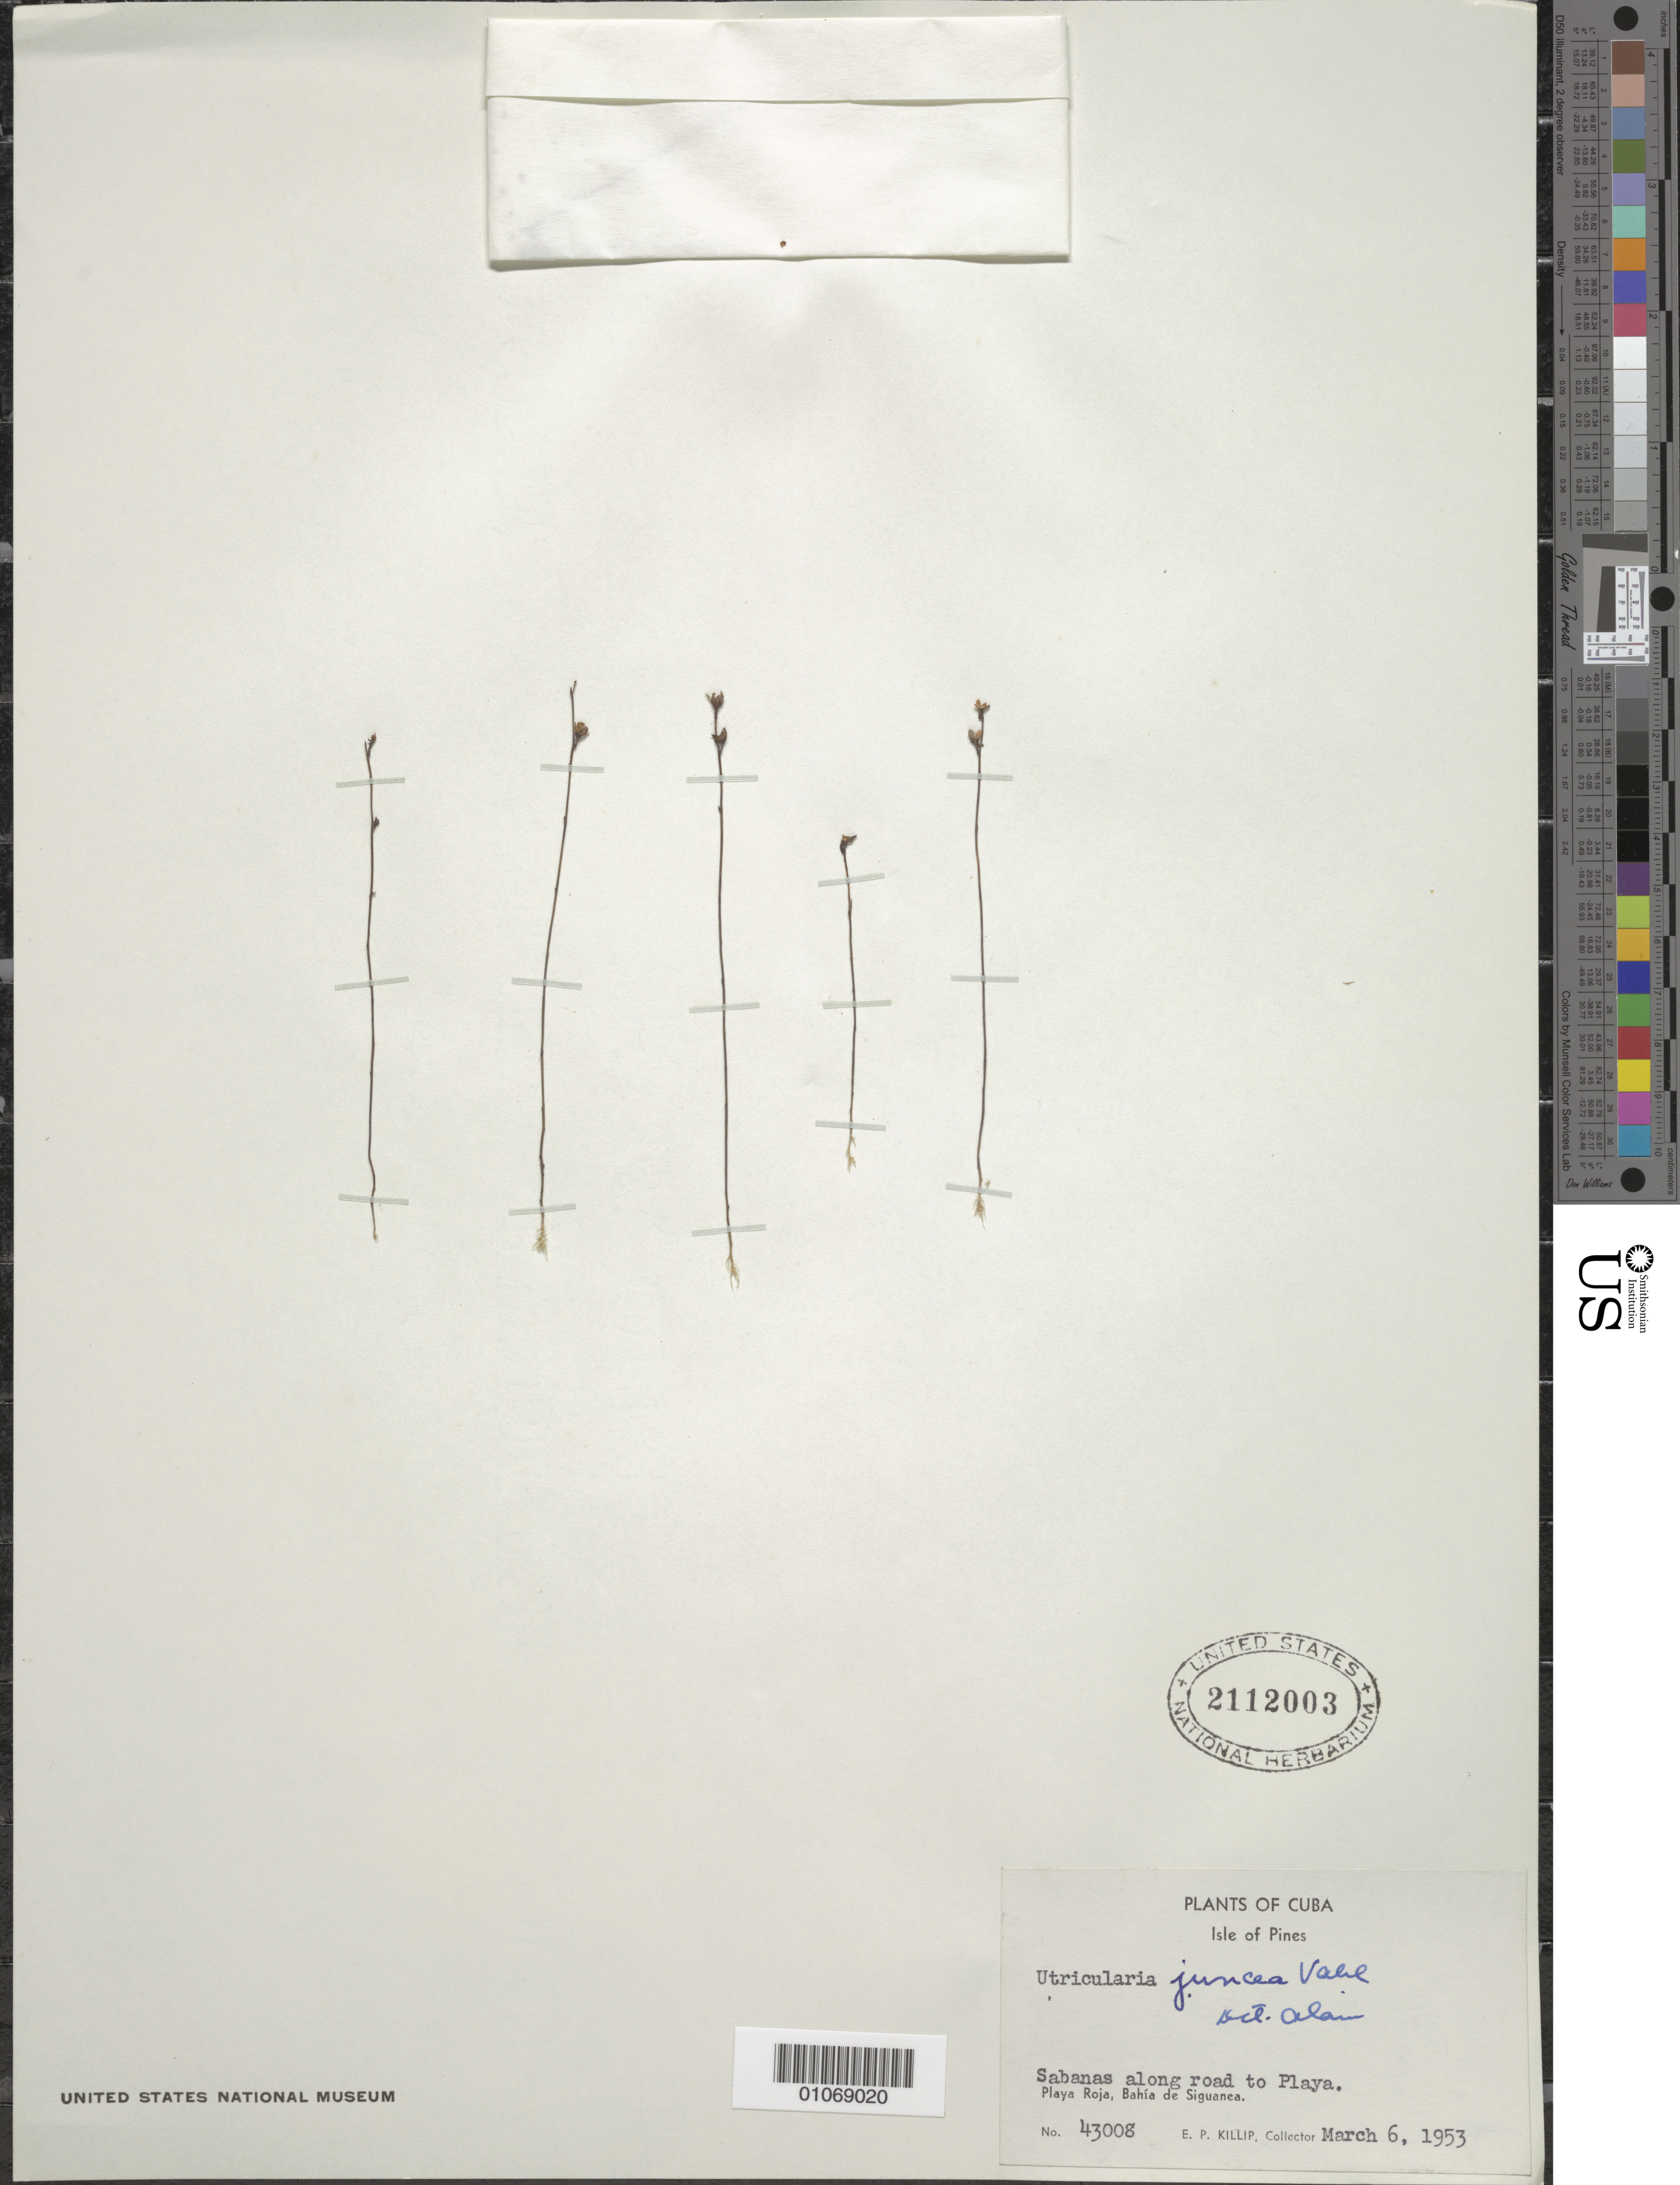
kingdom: Plantae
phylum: Tracheophyta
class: Magnoliopsida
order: Lamiales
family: Lentibulariaceae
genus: Utricularia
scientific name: Utricularia juncea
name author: Vahl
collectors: E. P. Killip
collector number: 43008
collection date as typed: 06 Mar 1953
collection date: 1953-03-06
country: Cuba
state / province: Isla de La Juventud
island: Isla de la Juventud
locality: Playa Roja, Bahia de Siguanea Savannas along road to Playa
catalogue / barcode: US 2112003